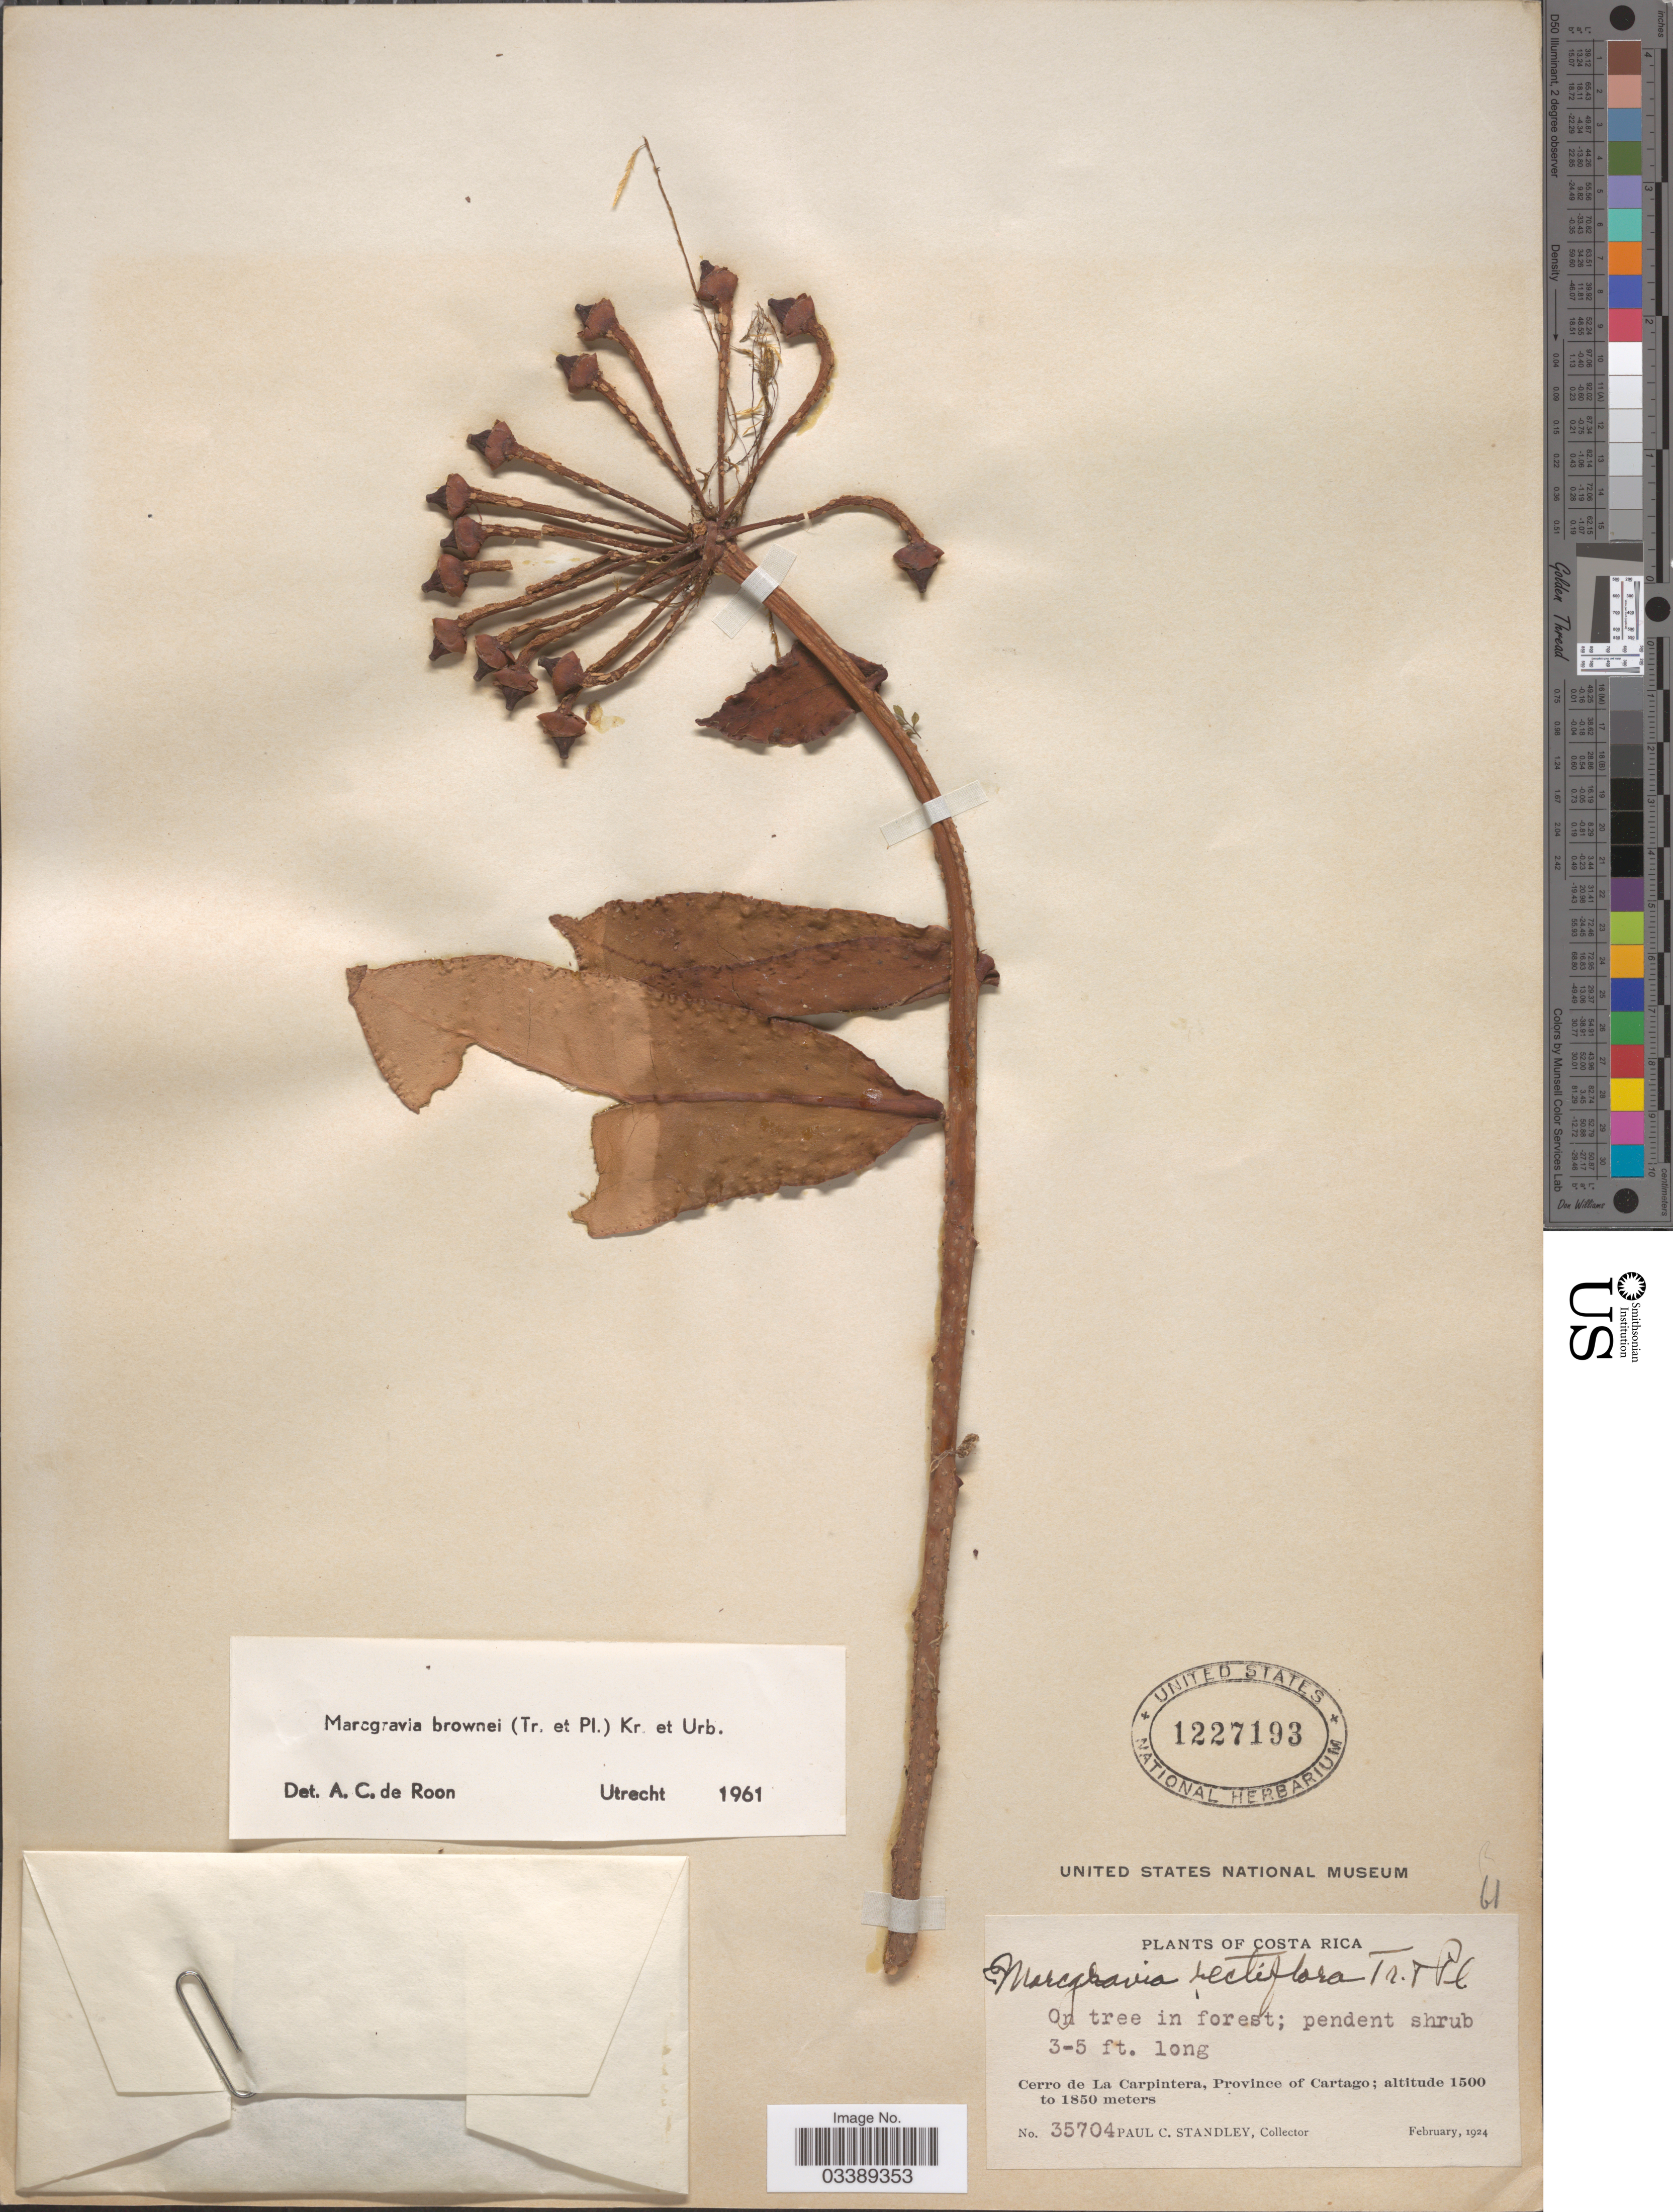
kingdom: Plantae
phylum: Tracheophyta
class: Magnoliopsida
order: Ericales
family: Marcgraviaceae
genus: Marcgravia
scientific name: Marcgravia brownei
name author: (Triana & Planch.) Krug & Urb.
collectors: P. C. Standley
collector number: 35704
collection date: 1924-02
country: Costa Rica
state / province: Cartago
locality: Cerro de La Carpintera.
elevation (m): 1500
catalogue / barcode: US 1227193